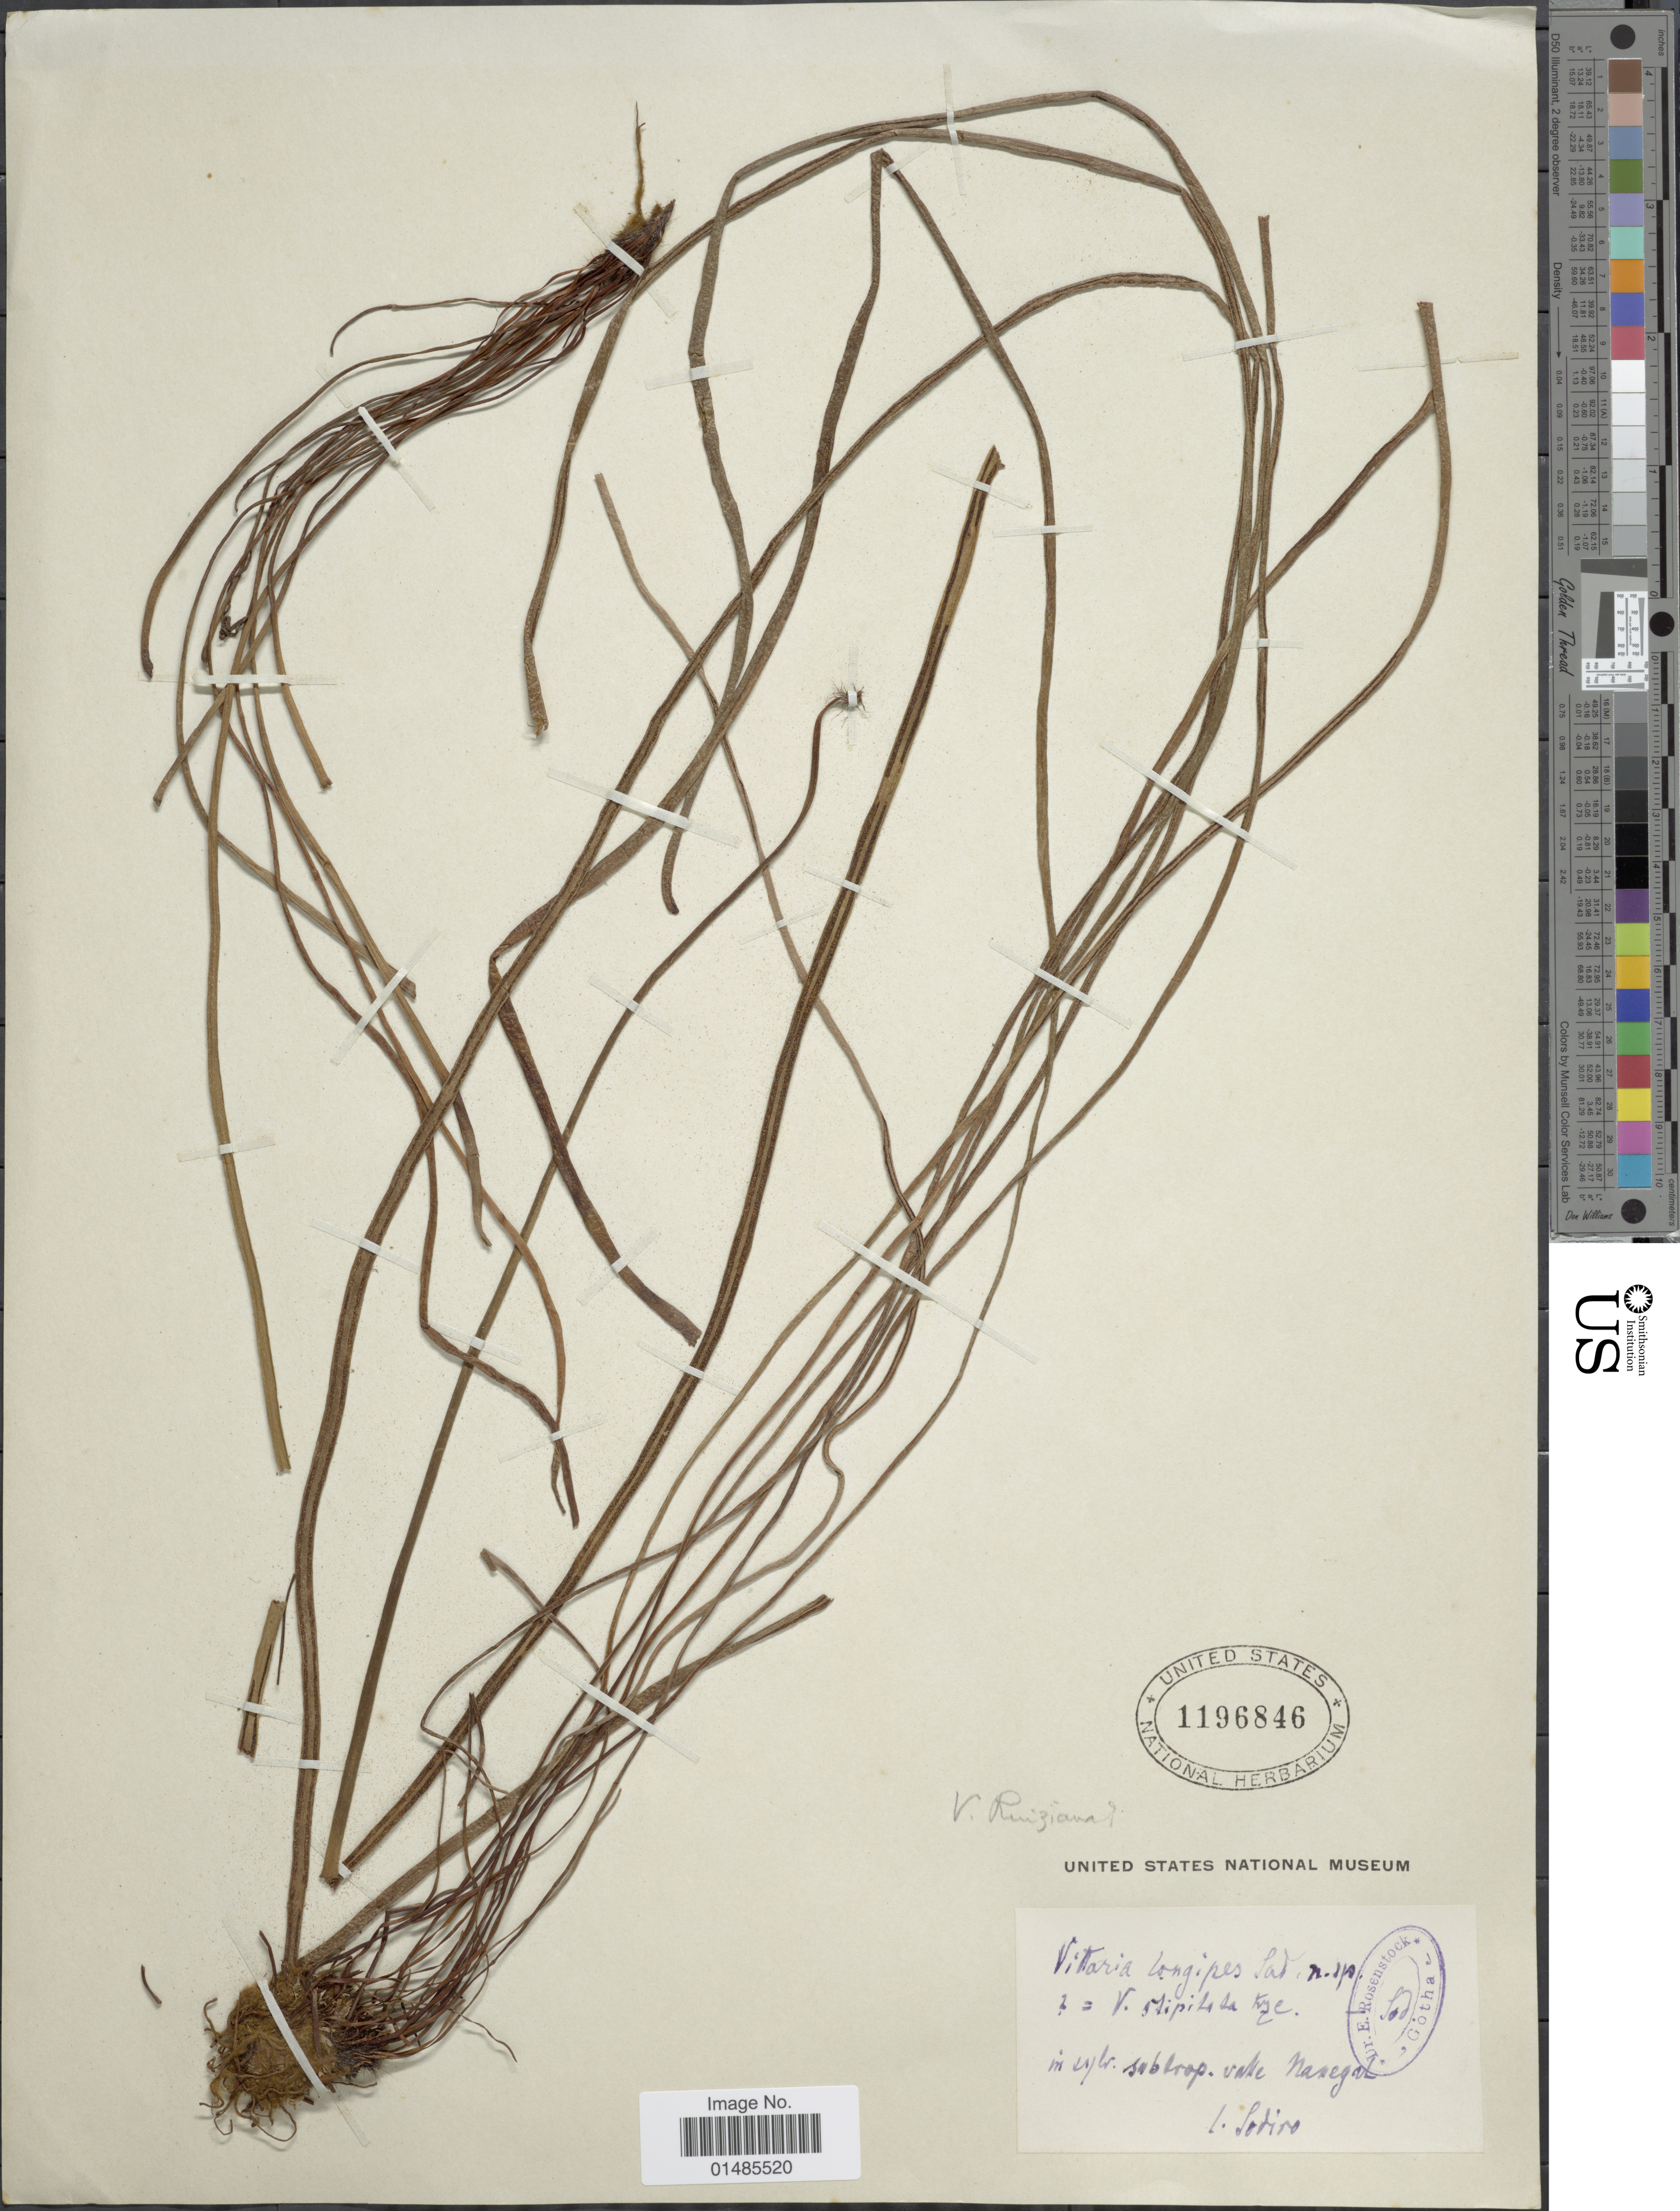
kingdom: Plantae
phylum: Tracheophyta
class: Polypodiopsida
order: Polypodiales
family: Pteridaceae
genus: Radiovittaria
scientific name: Radiovittaria stipitata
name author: (Kunze) E.H. Crane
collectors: Sodiro, --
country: Ecuador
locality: In sylv. subtrop. valle Nanegal.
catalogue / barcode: US 1196846